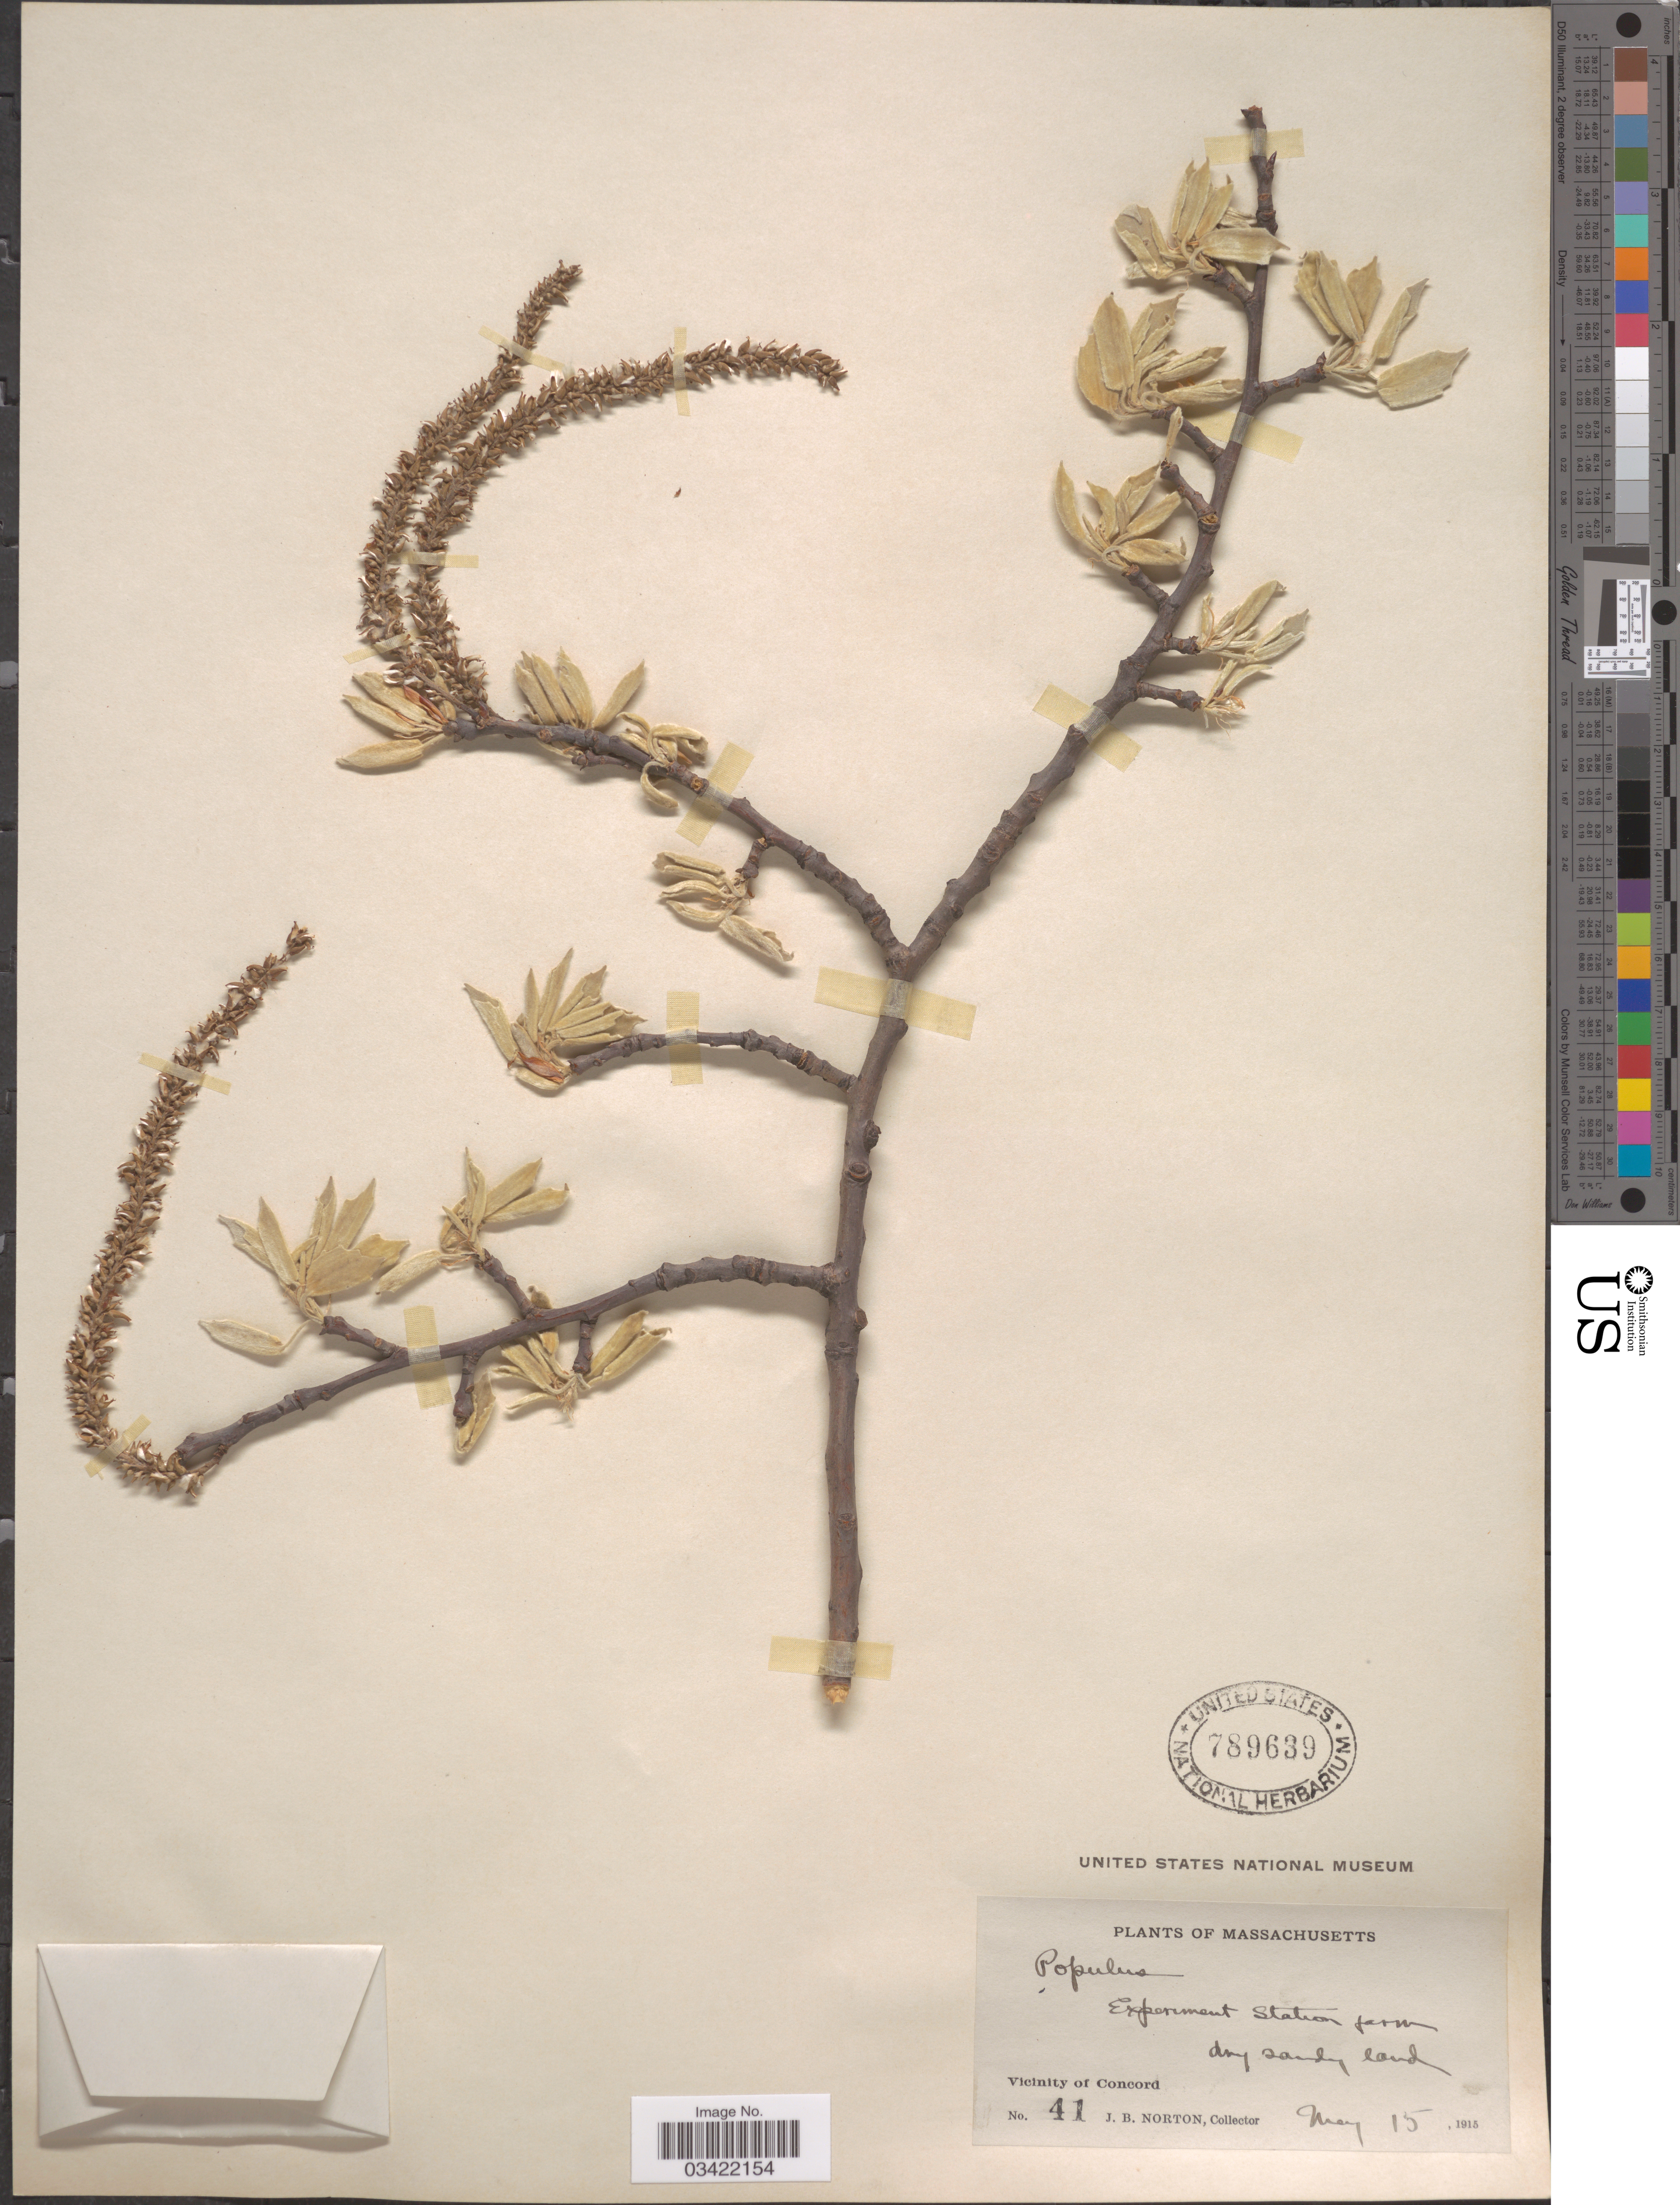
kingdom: Plantae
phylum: Tracheophyta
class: Magnoliopsida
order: Malpighiales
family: Salicaceae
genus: Populus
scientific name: Populus grandidentata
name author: Michx.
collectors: J. B. Norton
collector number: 41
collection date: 1915-05-15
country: United States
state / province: Massachusetts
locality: Experiment Station farm. Vicinity of Concord.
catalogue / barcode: US 789639